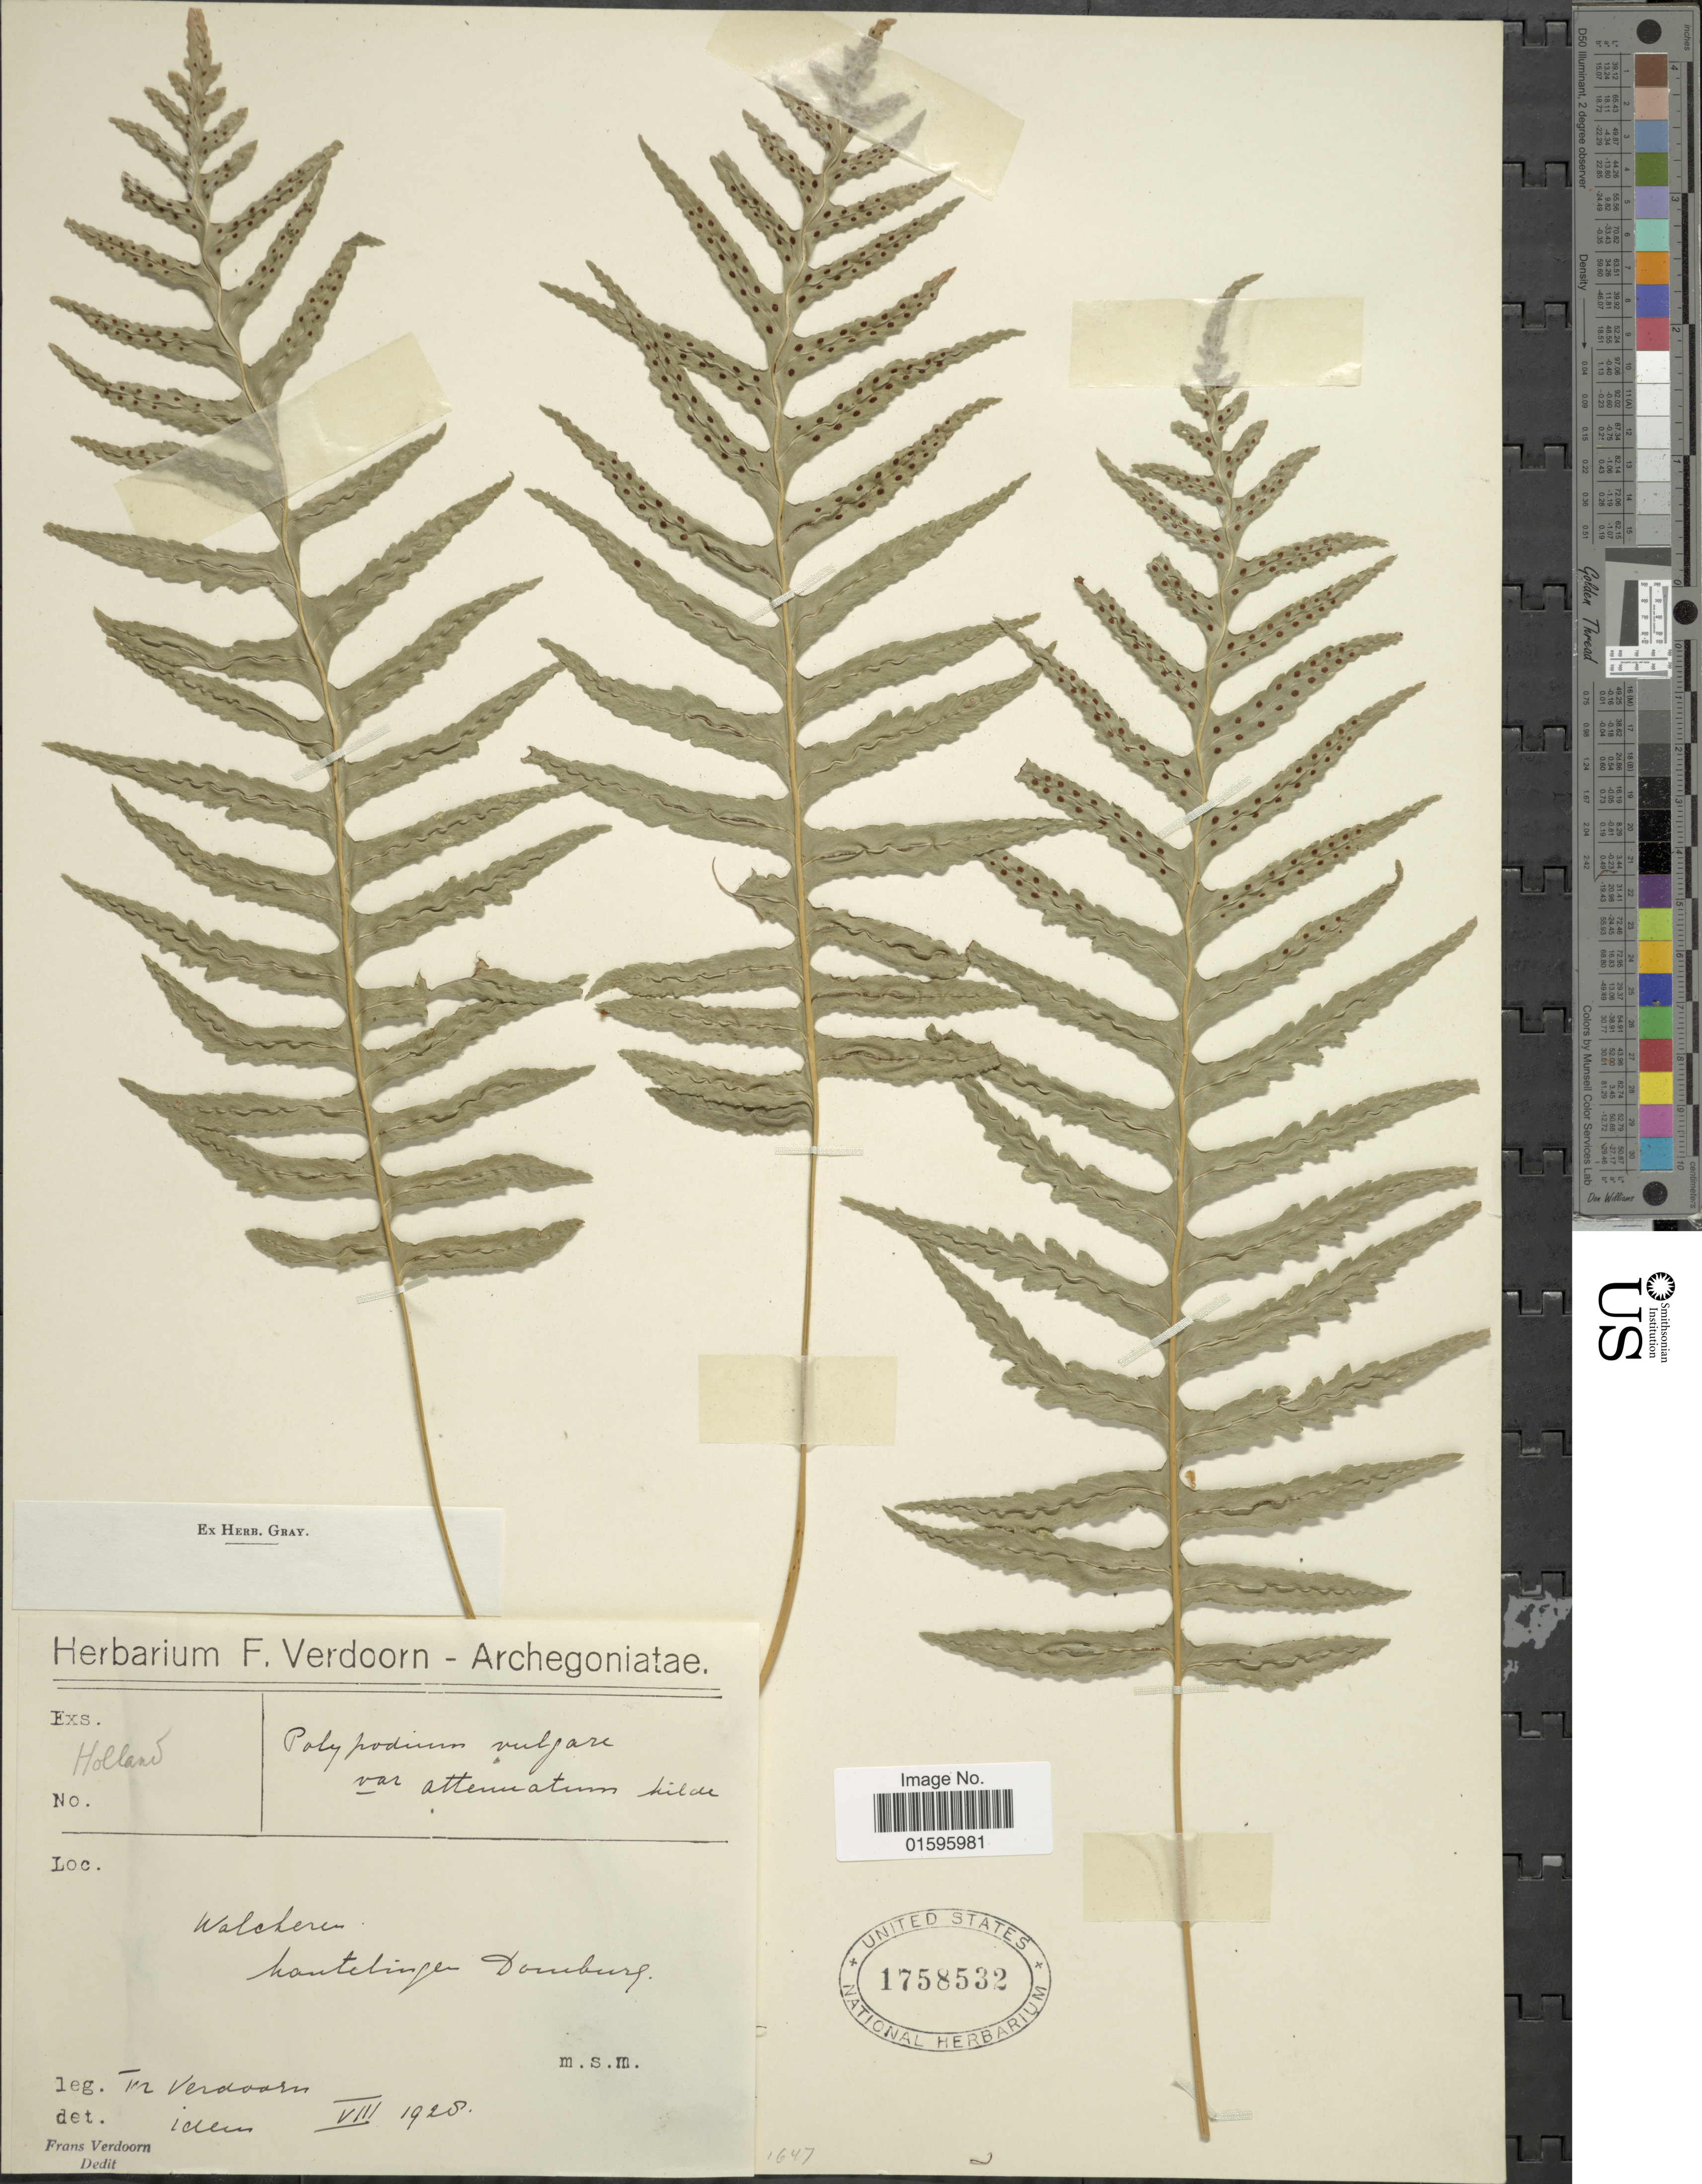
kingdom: Plantae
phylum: Tracheophyta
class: Polypodiopsida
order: Polypodiales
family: Polypodiaceae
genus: Polypodium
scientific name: Polypodium vulgare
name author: L.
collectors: F. Verdoorn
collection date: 1928-08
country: Netherlands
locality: Holland, walcheren hautelingen Domburg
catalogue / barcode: US 1758532